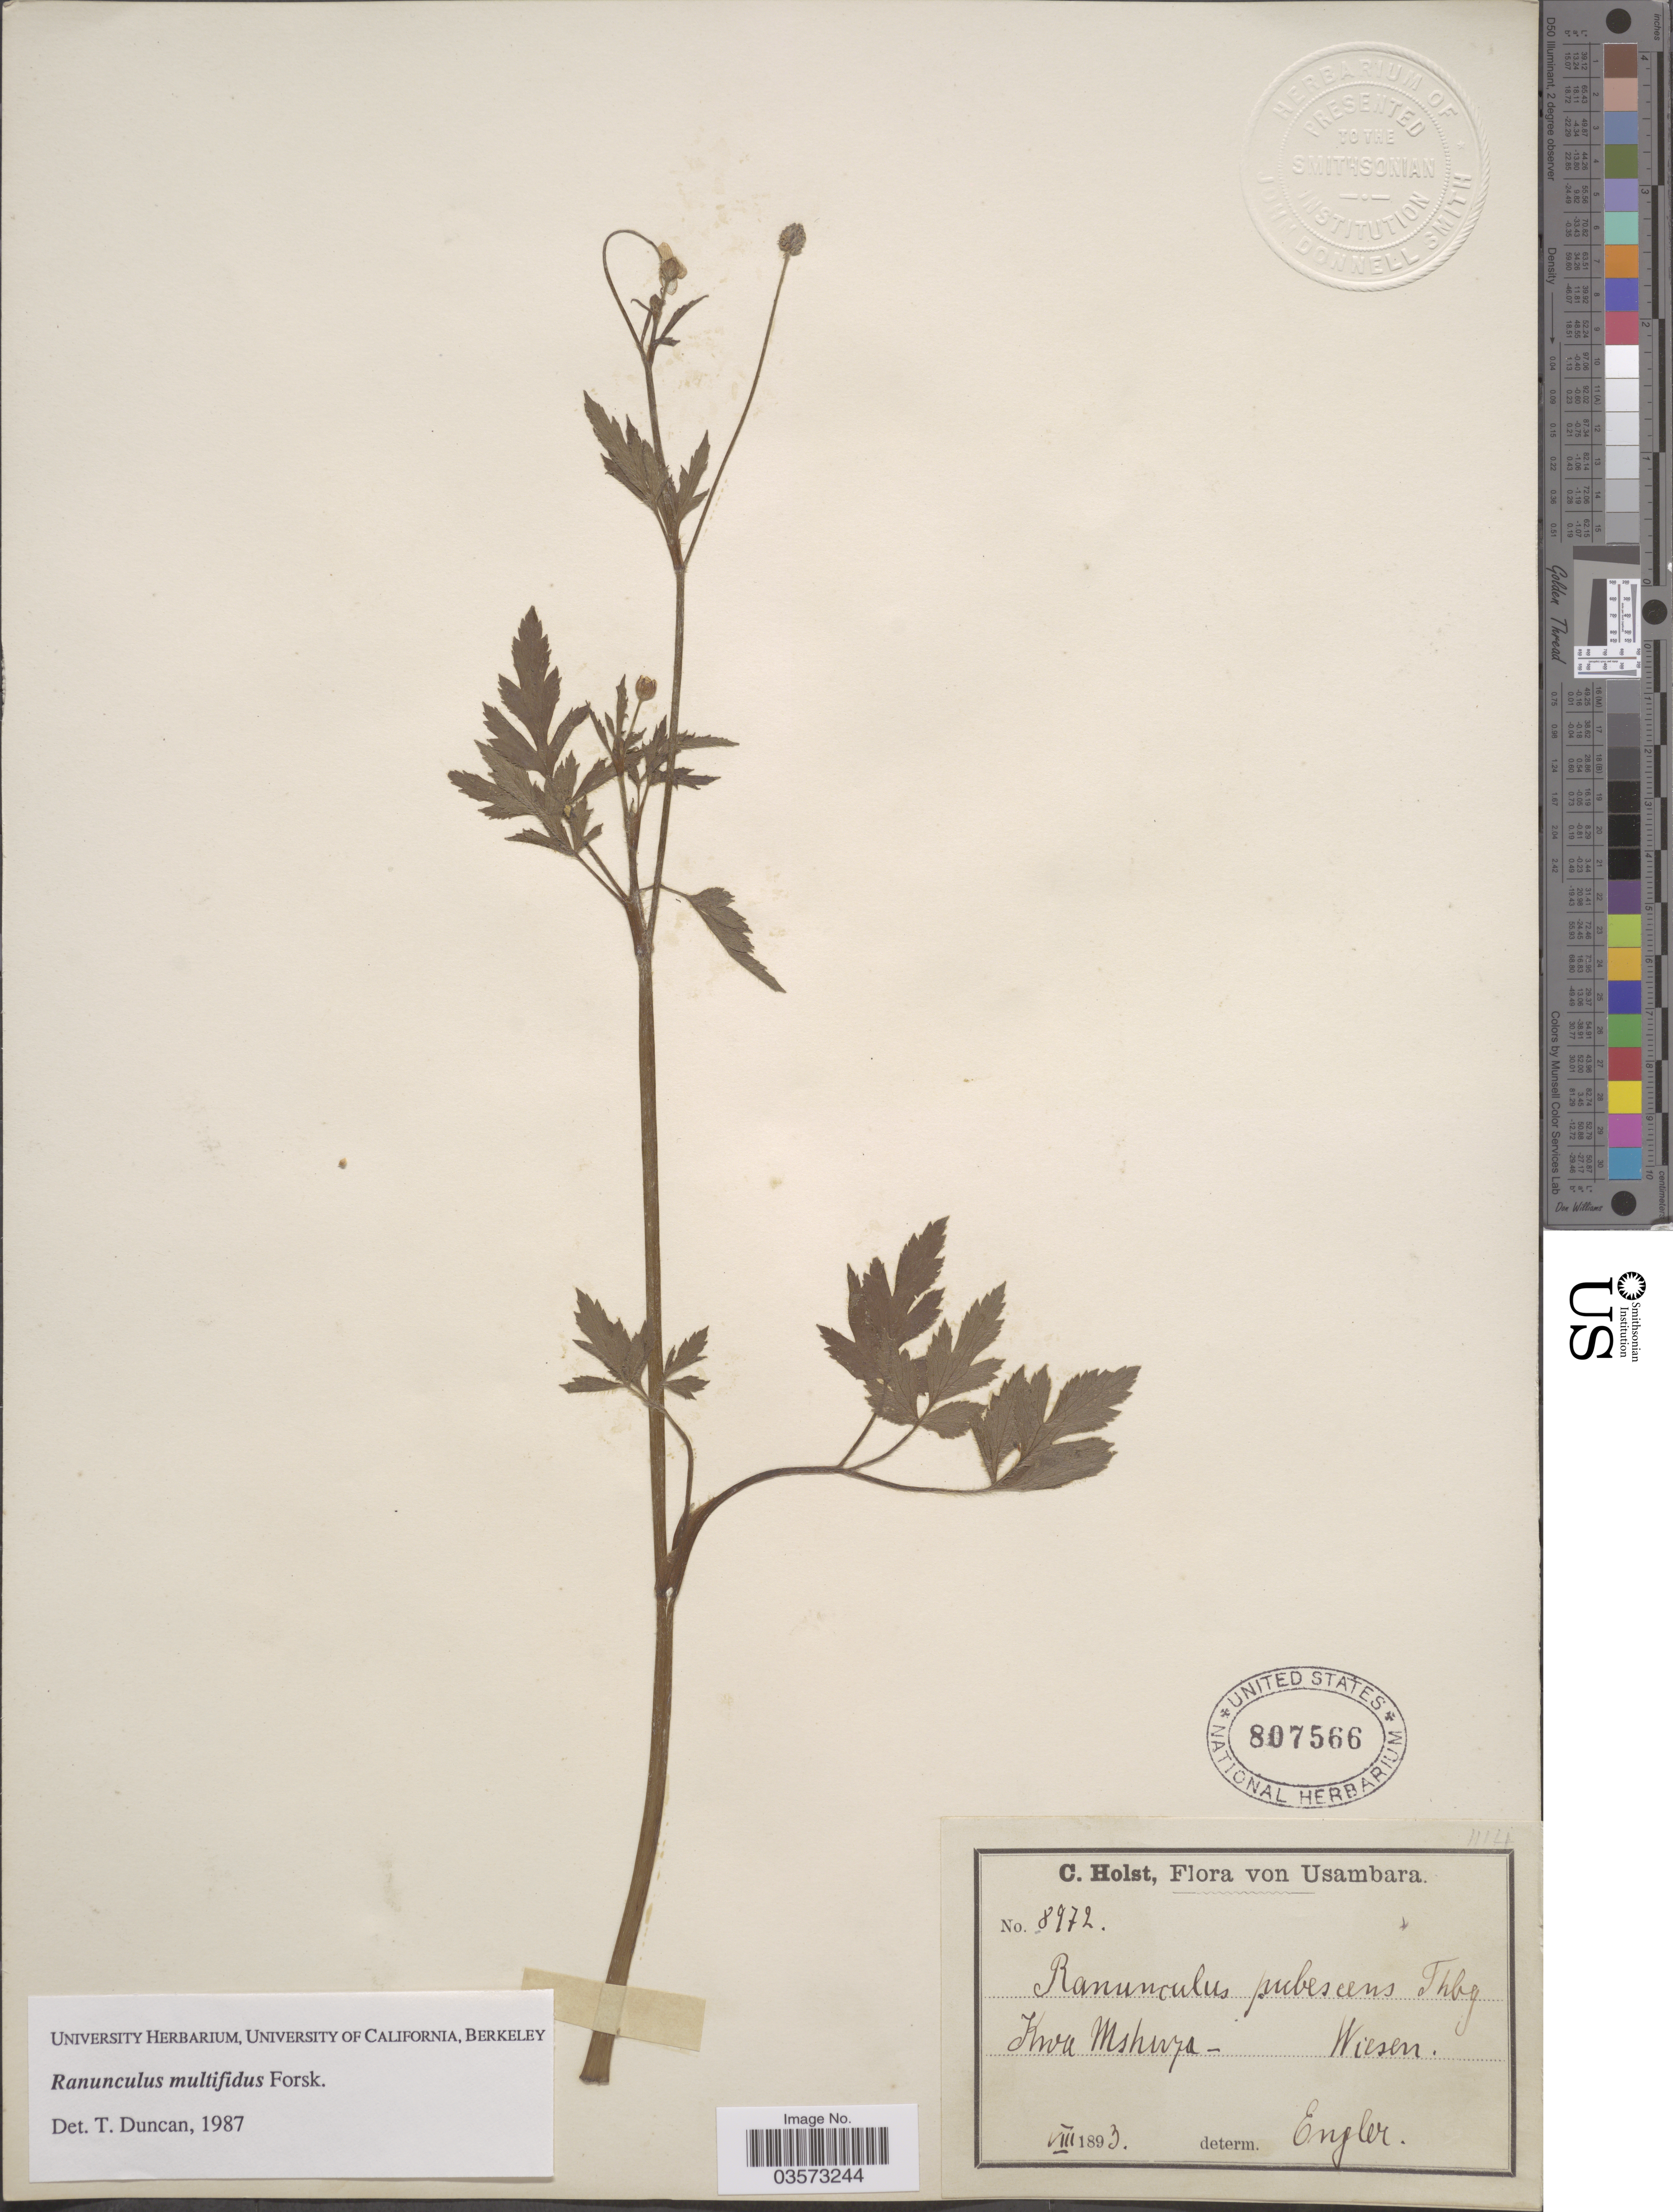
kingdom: Plantae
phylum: Tracheophyta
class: Magnoliopsida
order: Ranunculales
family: Ranunculaceae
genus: Ranunculus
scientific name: Ranunculus multifidus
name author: Forssk.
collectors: C. H. Holst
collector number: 8972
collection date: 1893-08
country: Tanzania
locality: Usambara. Kwa Mshuza - Wiesen.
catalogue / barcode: US 807566